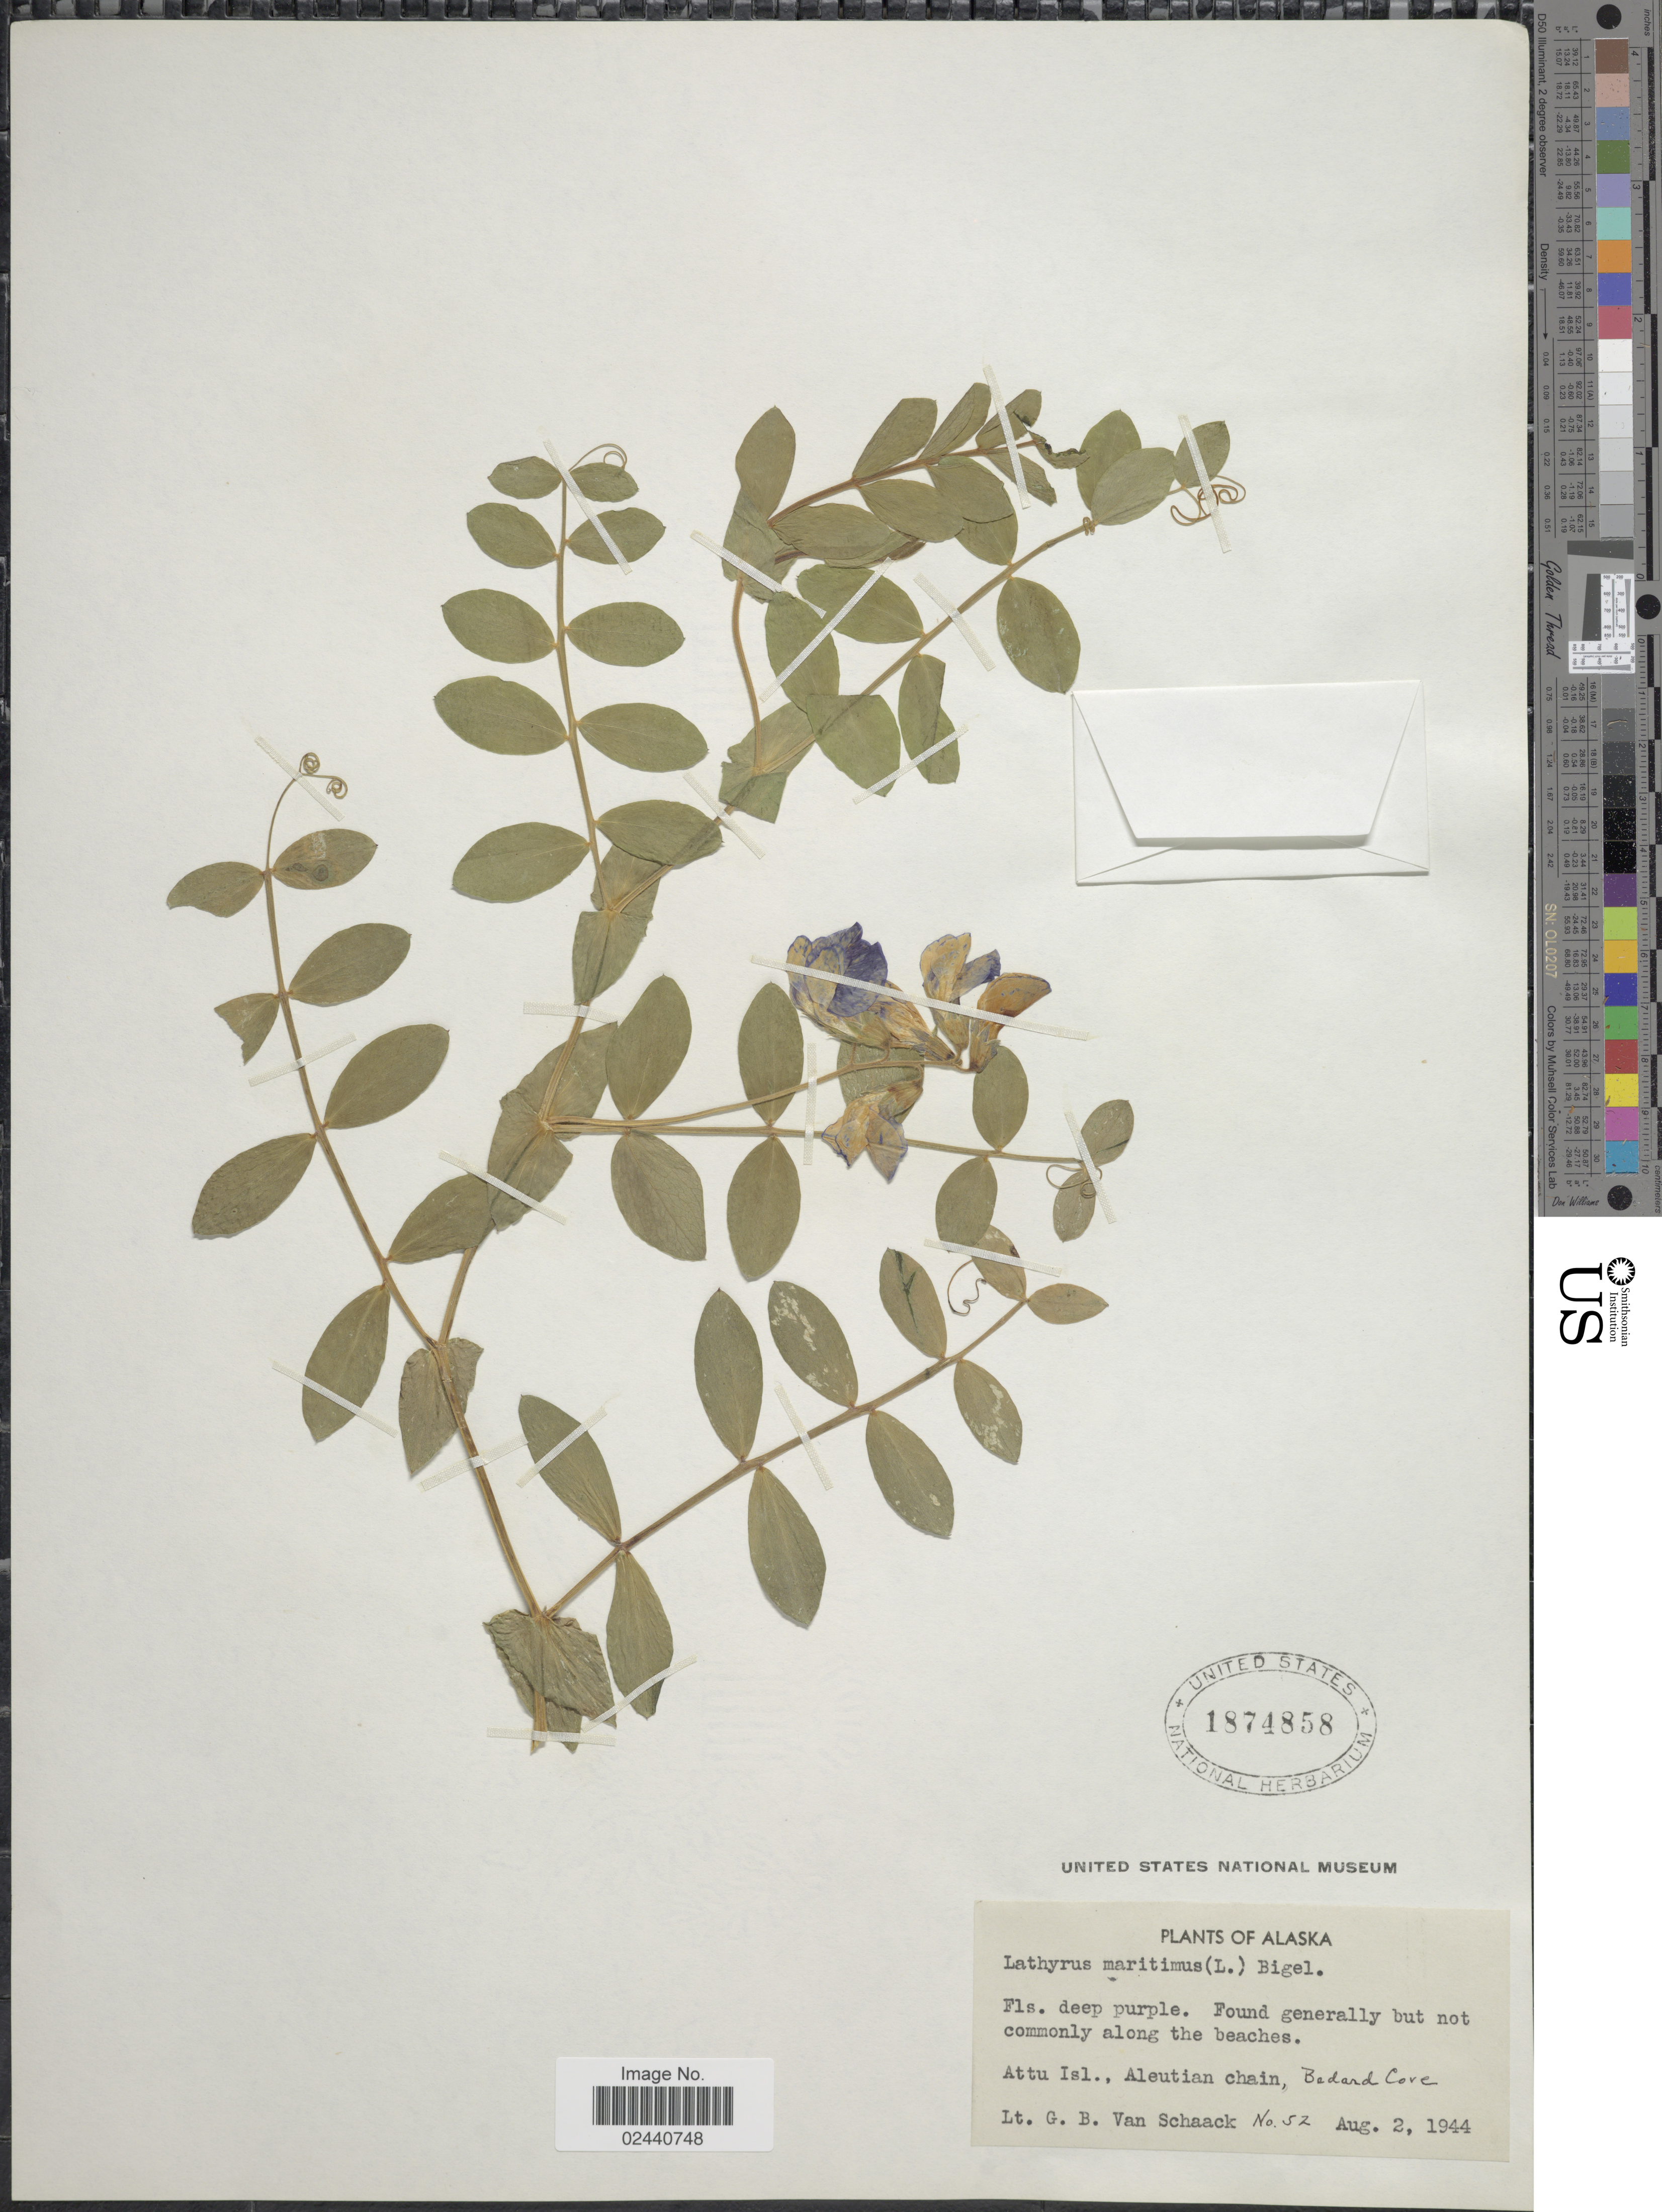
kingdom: Plantae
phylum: Tracheophyta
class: Magnoliopsida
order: Fabales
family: Fabaceae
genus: Lathyrus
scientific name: Lathyrus japonicus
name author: Willd.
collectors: G. Van Schaak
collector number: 52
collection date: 1944-08-02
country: United States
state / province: Alaska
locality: Attu Isl., Aleutian chain, Bedard Cove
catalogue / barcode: US 1874858